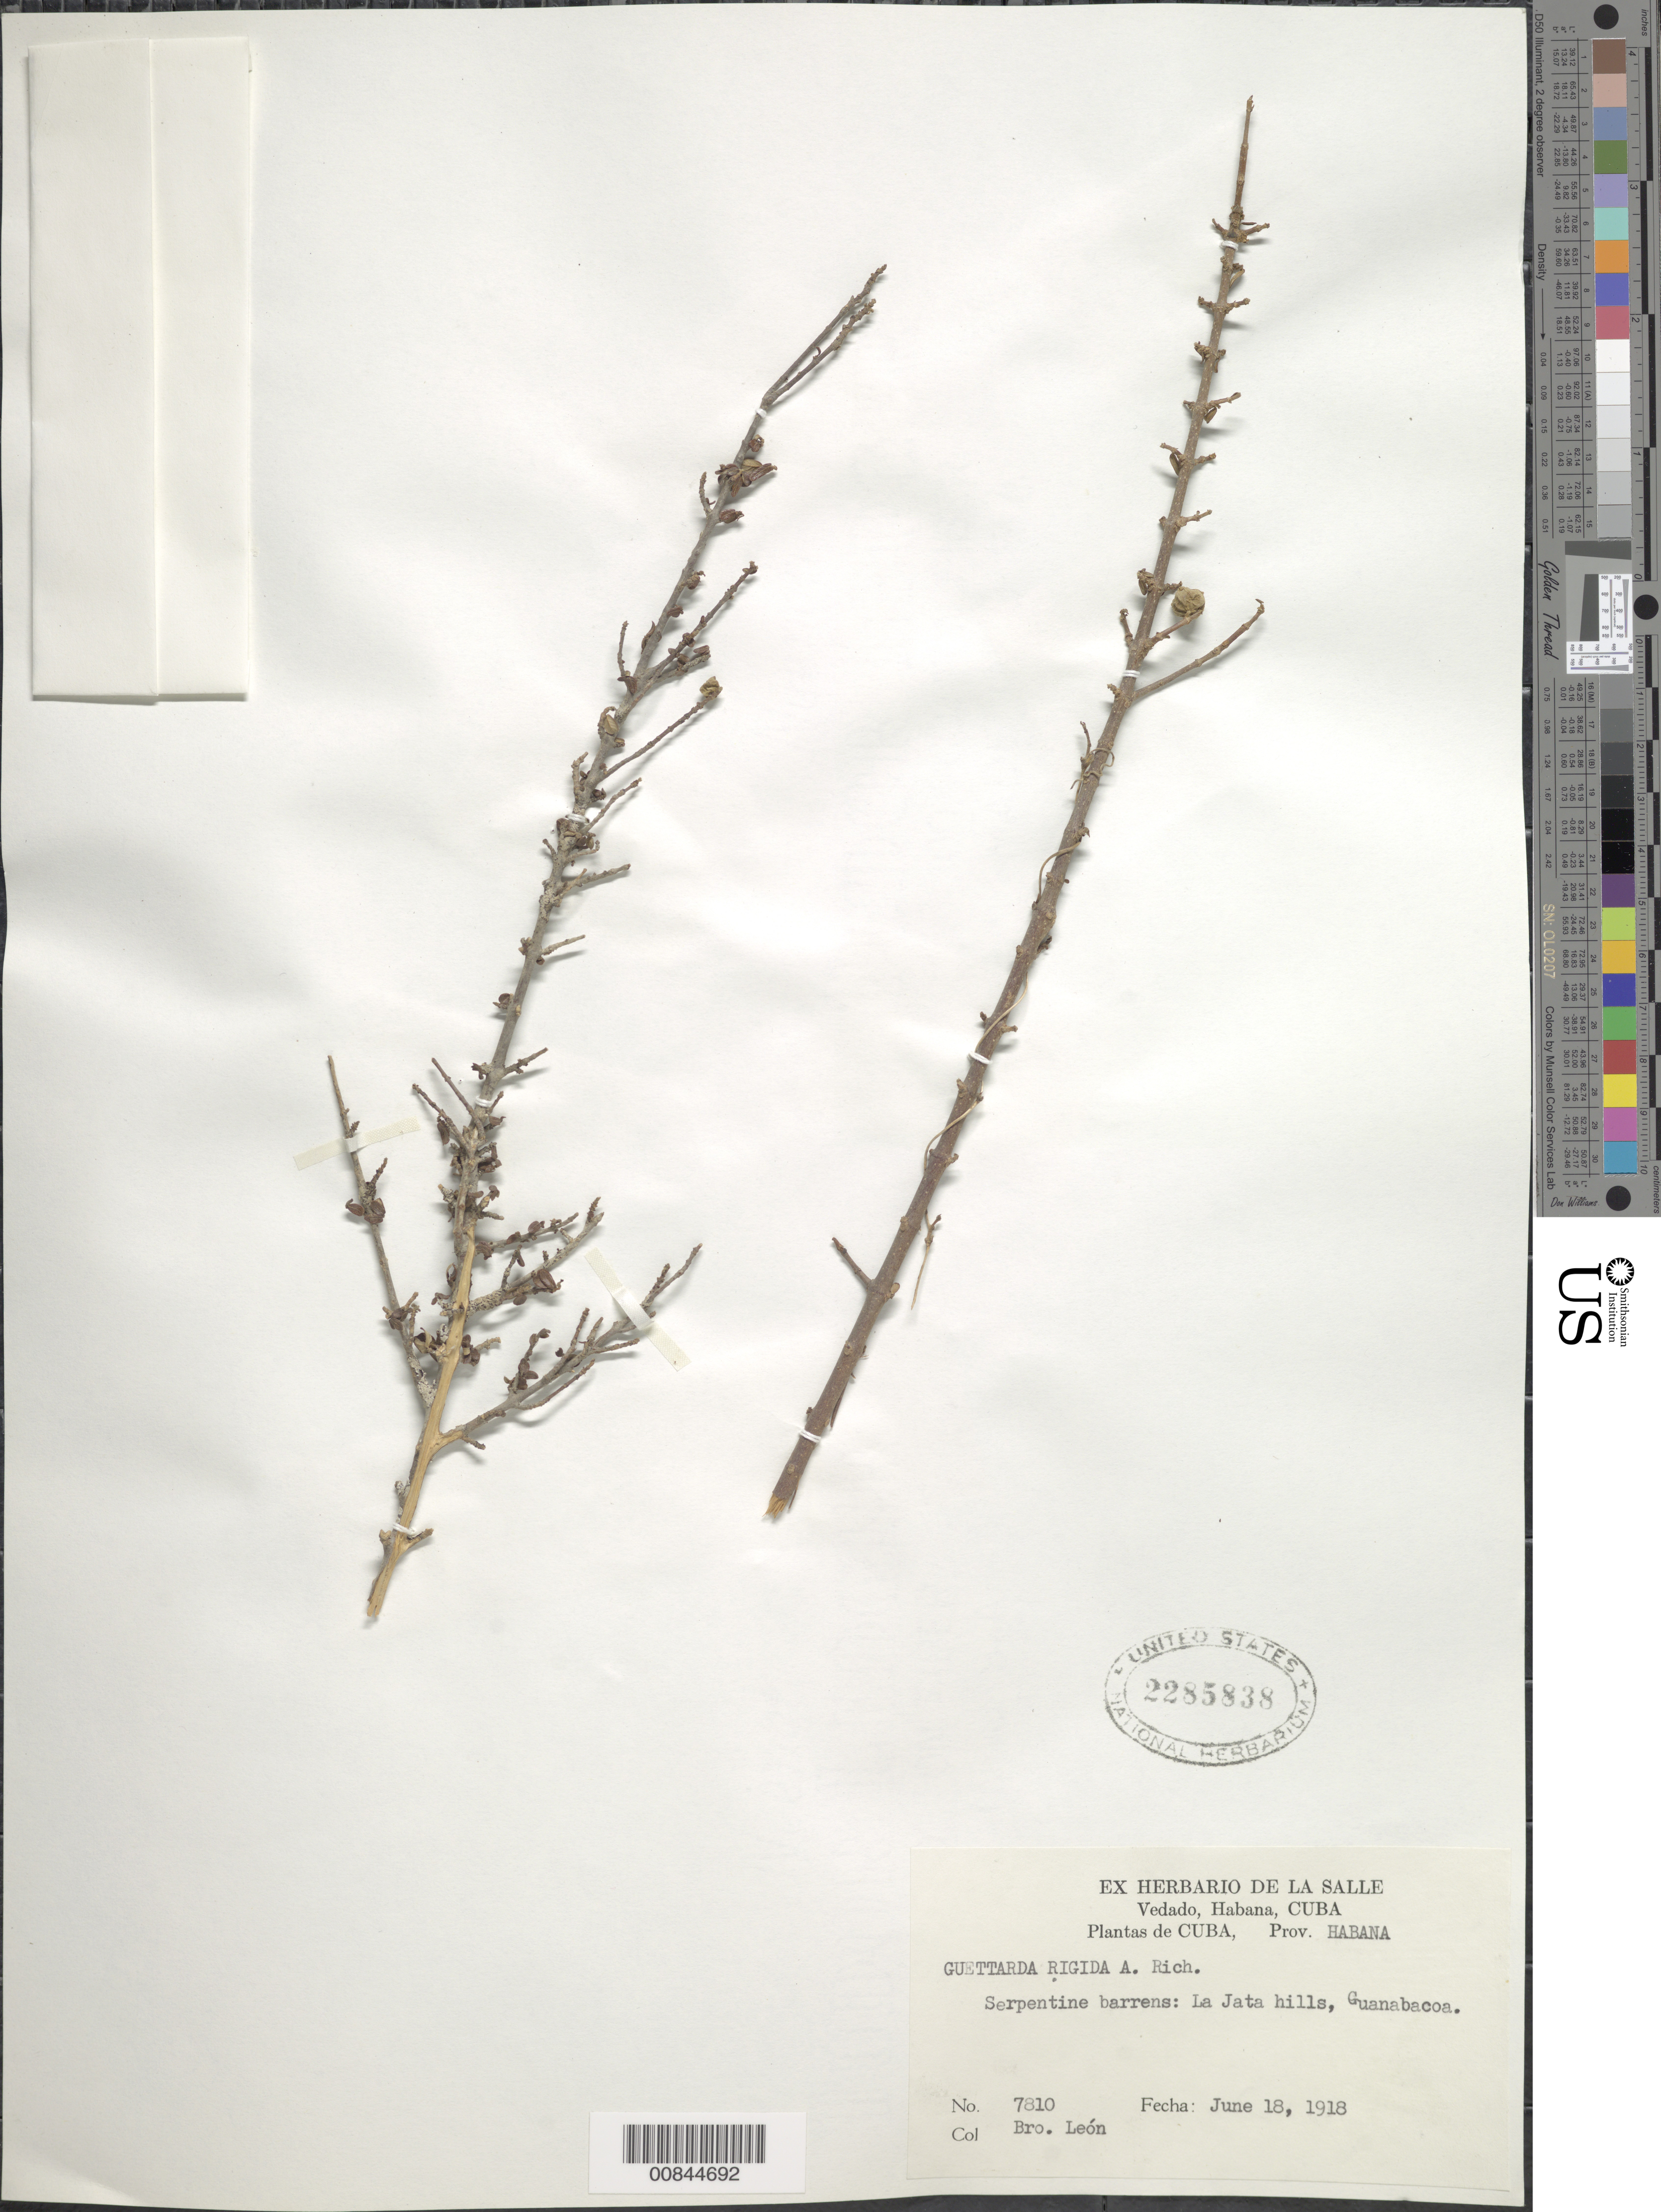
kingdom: Plantae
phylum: Tracheophyta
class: Magnoliopsida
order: Gentianales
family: Rubiaceae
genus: Guettarda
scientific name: Guettarda rigida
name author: A. Rich.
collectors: Bro. León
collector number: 7810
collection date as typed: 18 Jun 1918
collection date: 1918-06-18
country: Cuba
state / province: La Habana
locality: La Jta hills, Guanabacoa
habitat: Serpentine barrens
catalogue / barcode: US 2285838